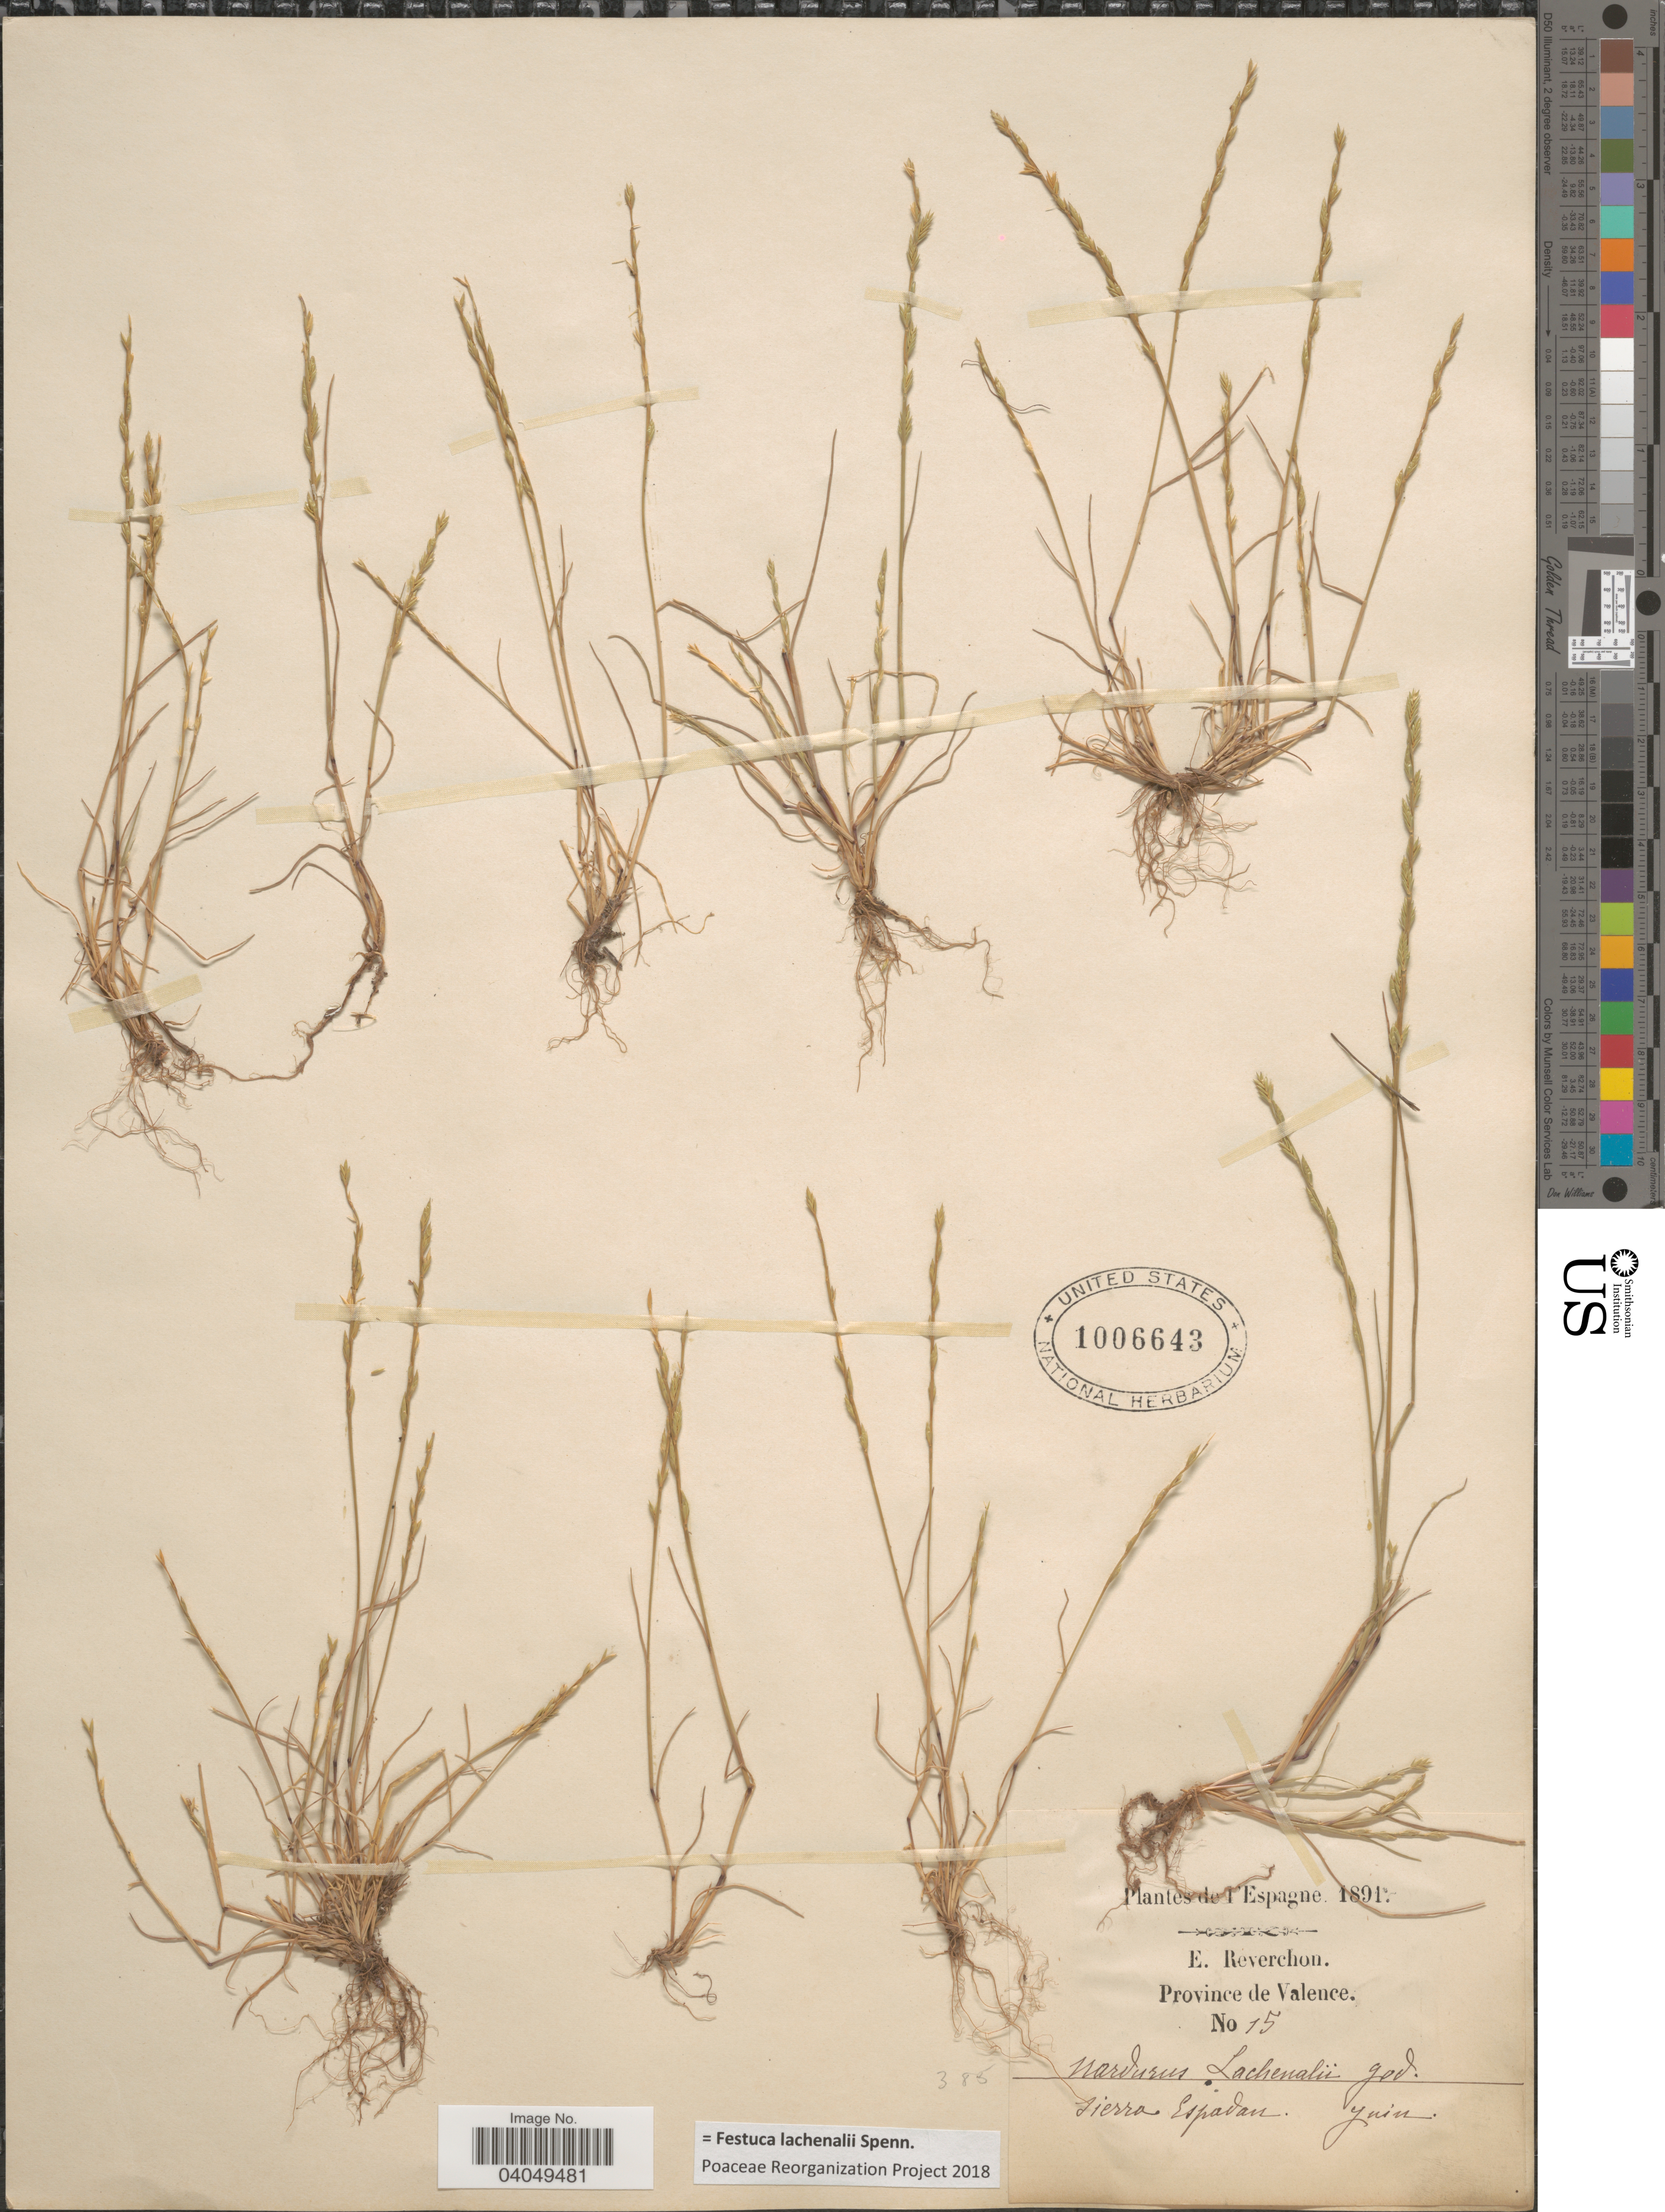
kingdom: Plantae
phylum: Tracheophyta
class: Liliopsida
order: Poales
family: Poaceae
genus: Festuca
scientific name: Festuca lachenalii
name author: Spenn.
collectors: E. Reverchon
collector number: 15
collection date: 1891-06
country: Spain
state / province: Valenciana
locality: L'Espagne. Province de Valence. Sierra Espadan.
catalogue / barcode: US 1006643